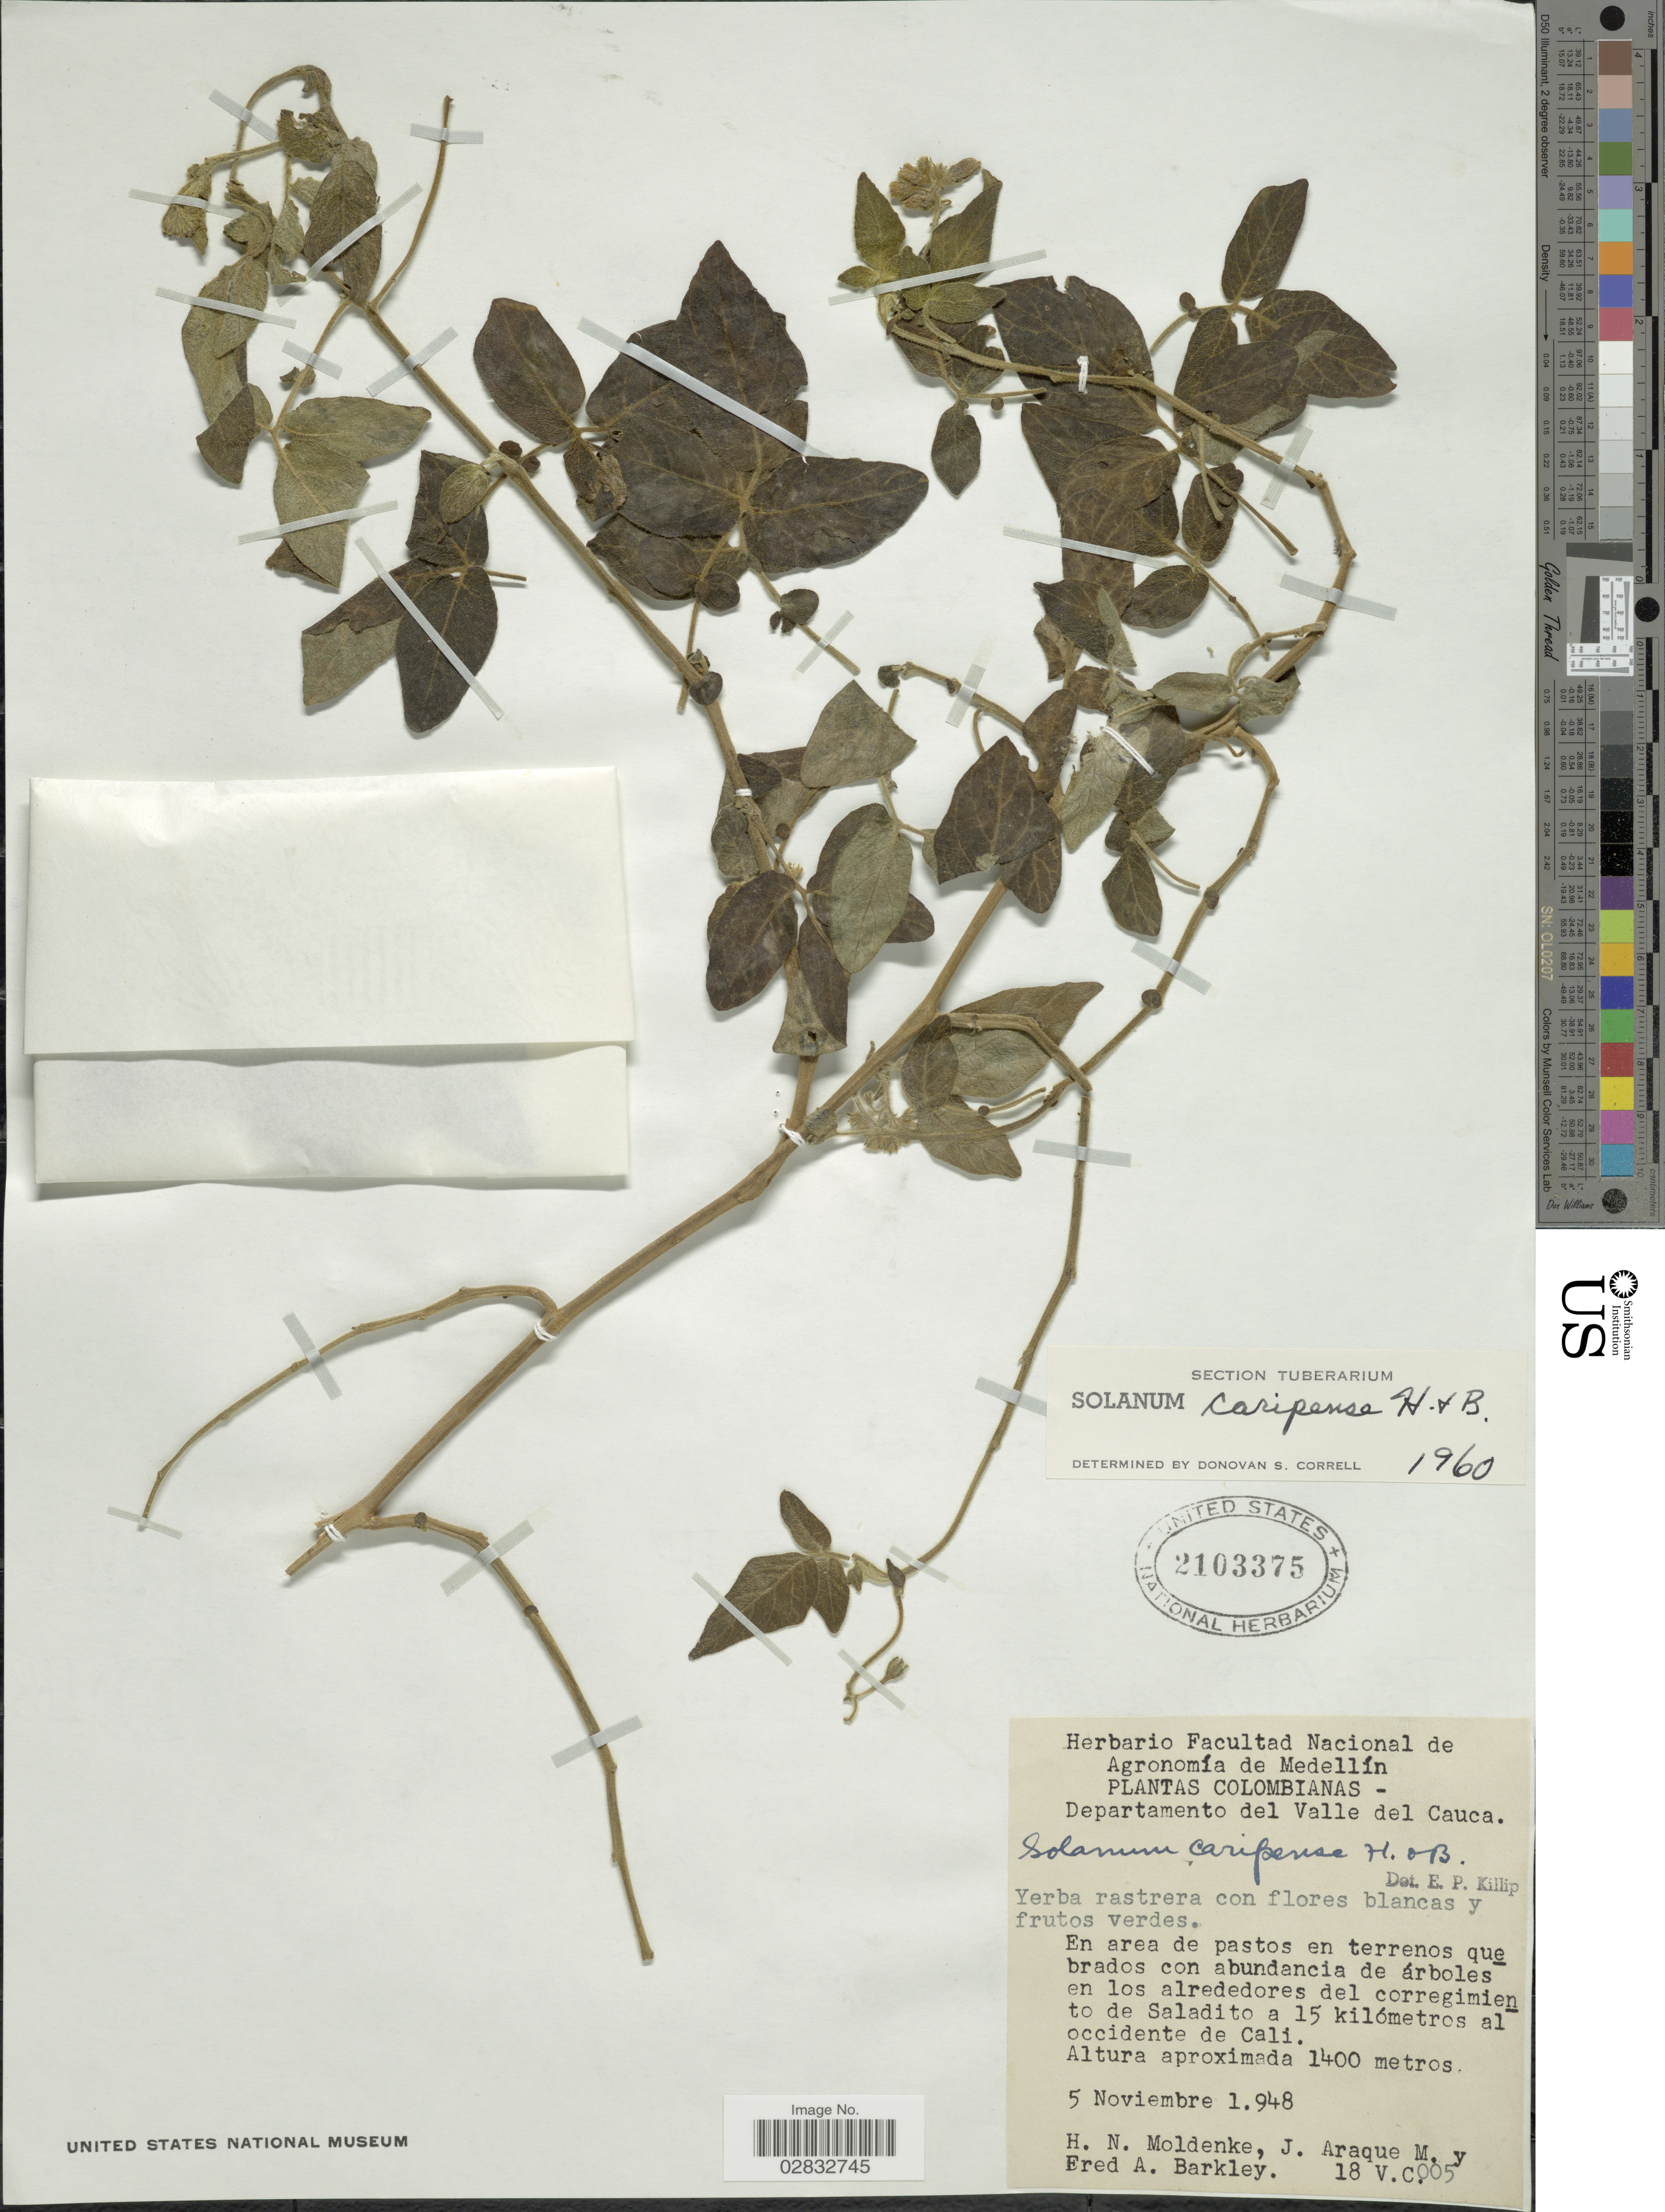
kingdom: Plantae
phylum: Tracheophyta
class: Magnoliopsida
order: Solanales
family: Solanaceae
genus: Solanum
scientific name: Solanum caripense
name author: Humb. & Bonpl. ex Dunal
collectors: H. N. Moldenke, J. Araque Molina & F. A. Barkley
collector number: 18VC005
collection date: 1948-11-05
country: Colombia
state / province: Valle del Cauca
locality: Departamento del Valle del Cauca. En area de pastos en terrenos que brados con abundancia de árboles en los alrededores del corregimiento de Saladito a 15 kilómetros al occidente de Cali.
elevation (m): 1400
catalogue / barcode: US 2103375